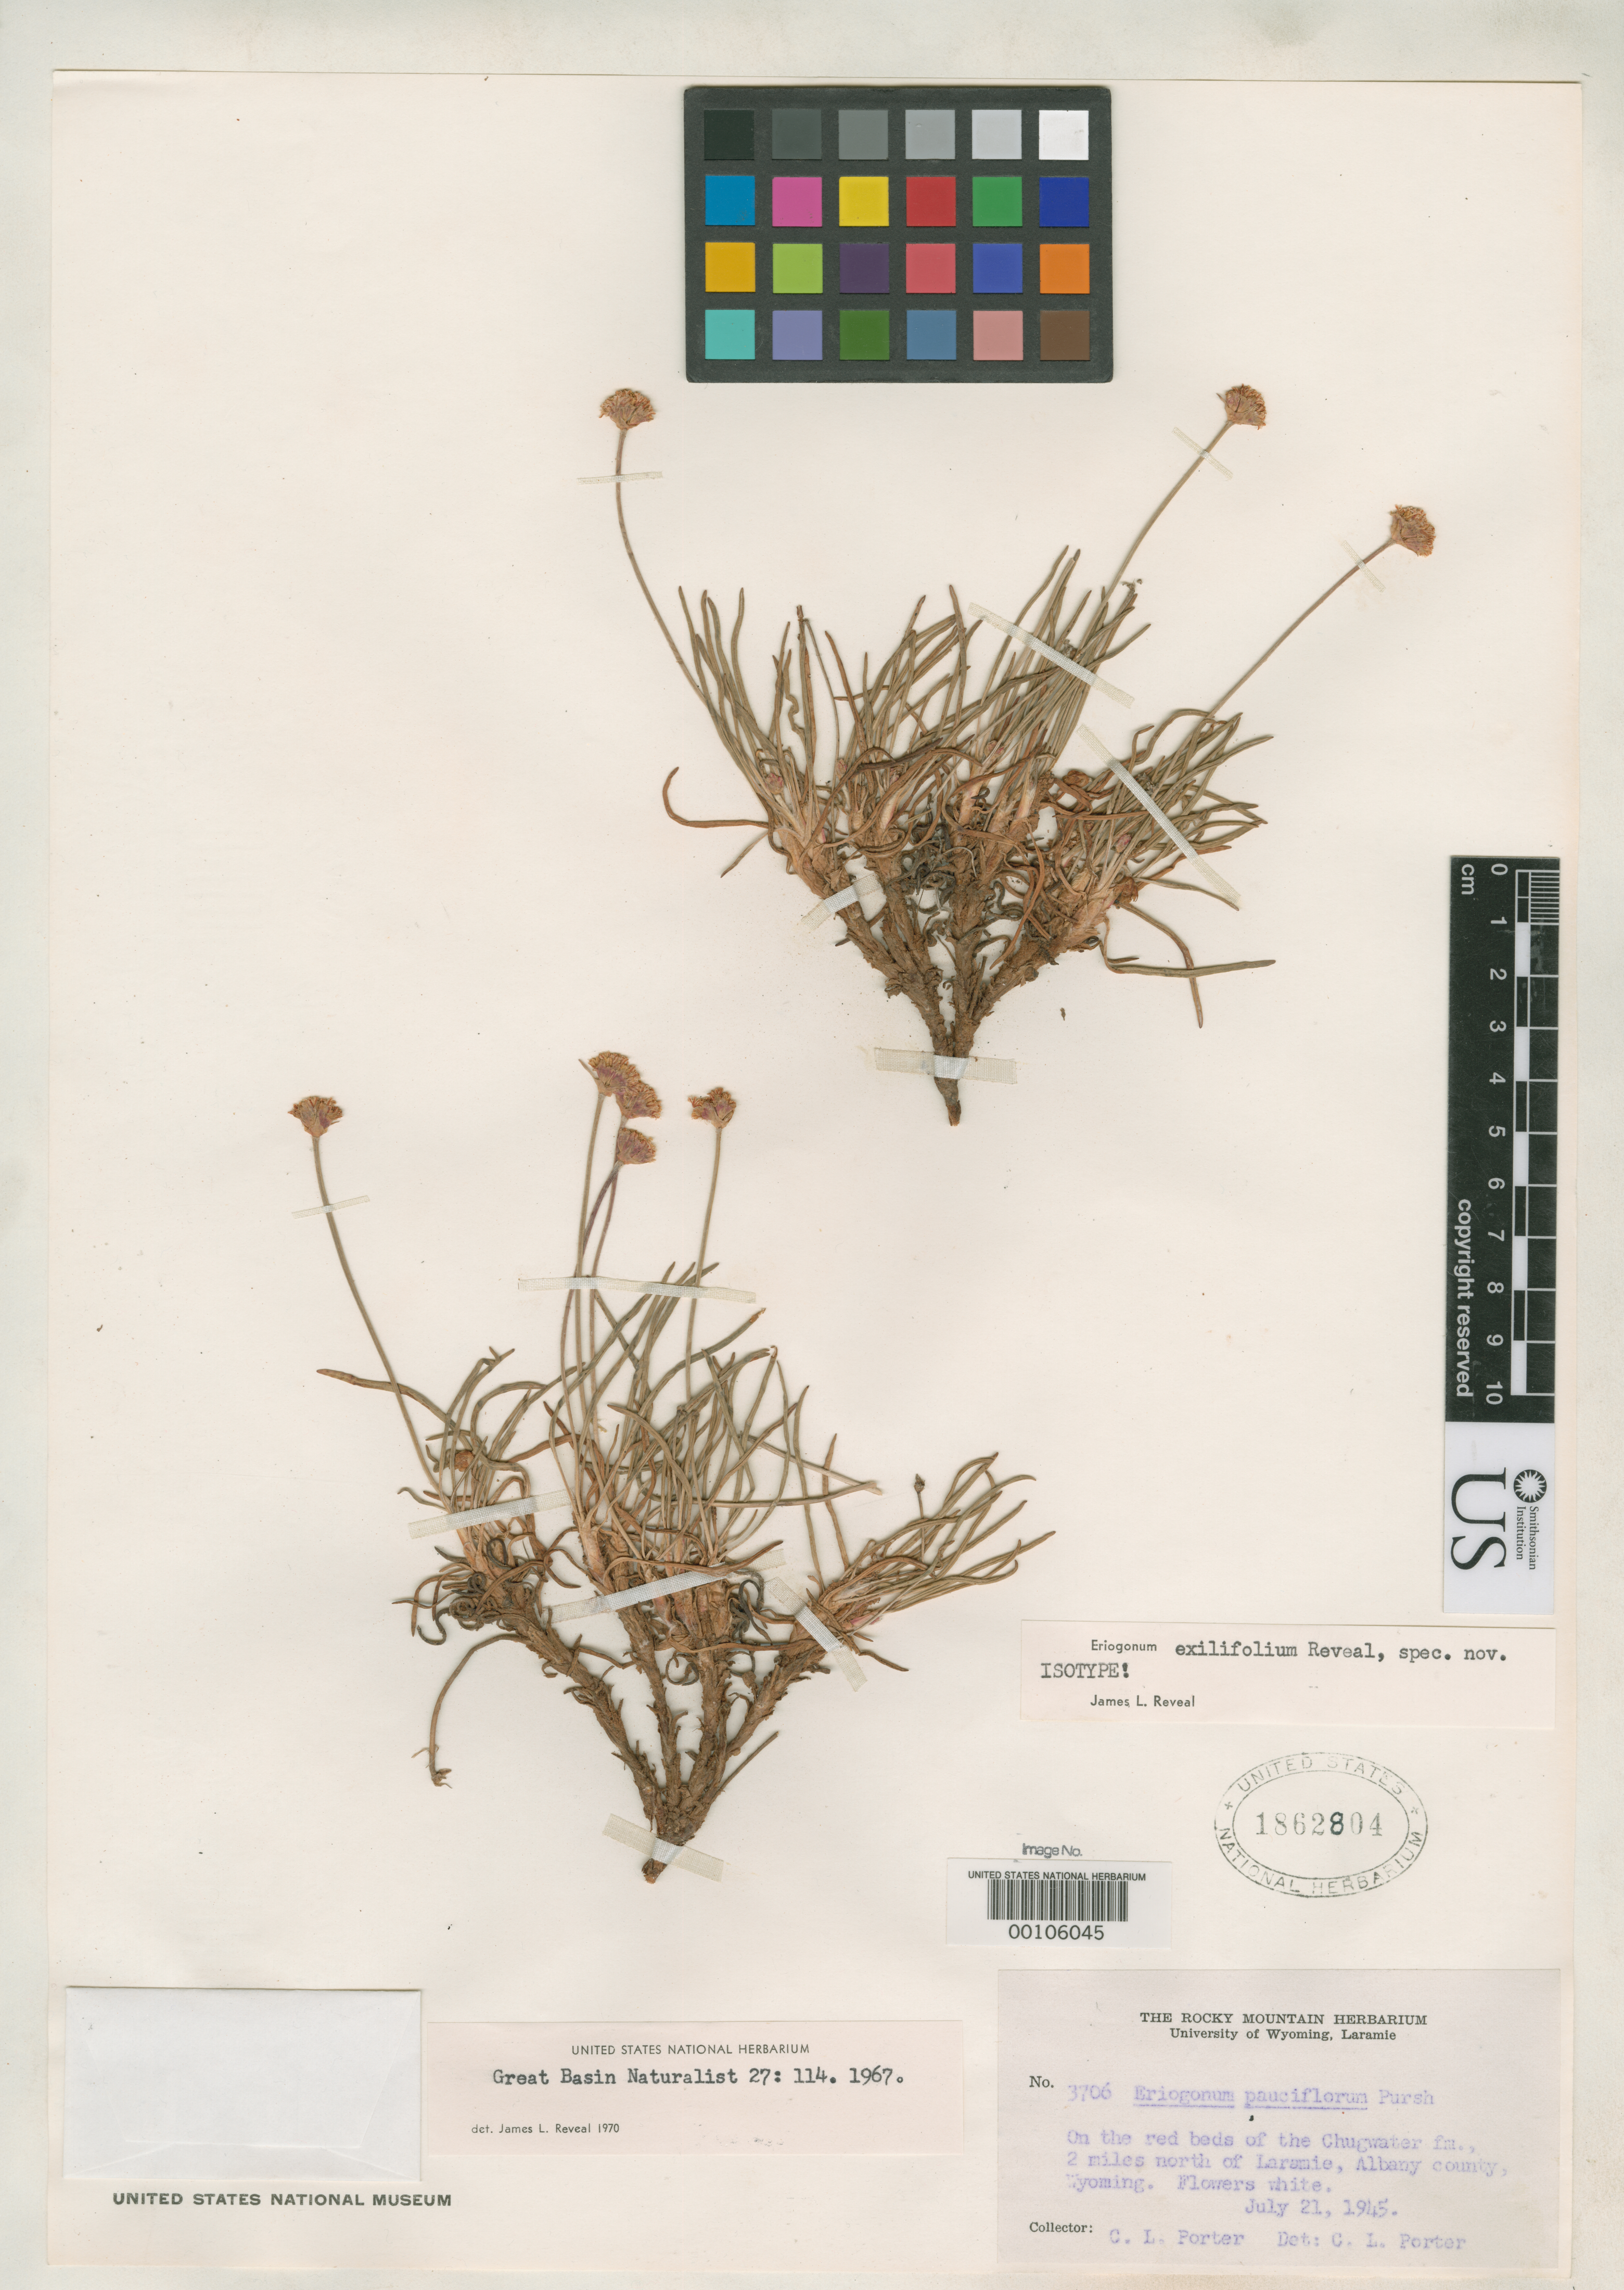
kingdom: Plantae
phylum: Tracheophyta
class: Magnoliopsida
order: Caryophyllales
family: Polygonaceae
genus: Eriogonum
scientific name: Eriogonum exilifolium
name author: Reveal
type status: Isotype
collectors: C. L. Porter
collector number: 3706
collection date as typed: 21 Jul 1945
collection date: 1945-07-21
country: United States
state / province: Wyoming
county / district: Albany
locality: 2 mi. north of Laramie.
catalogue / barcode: US 1862804